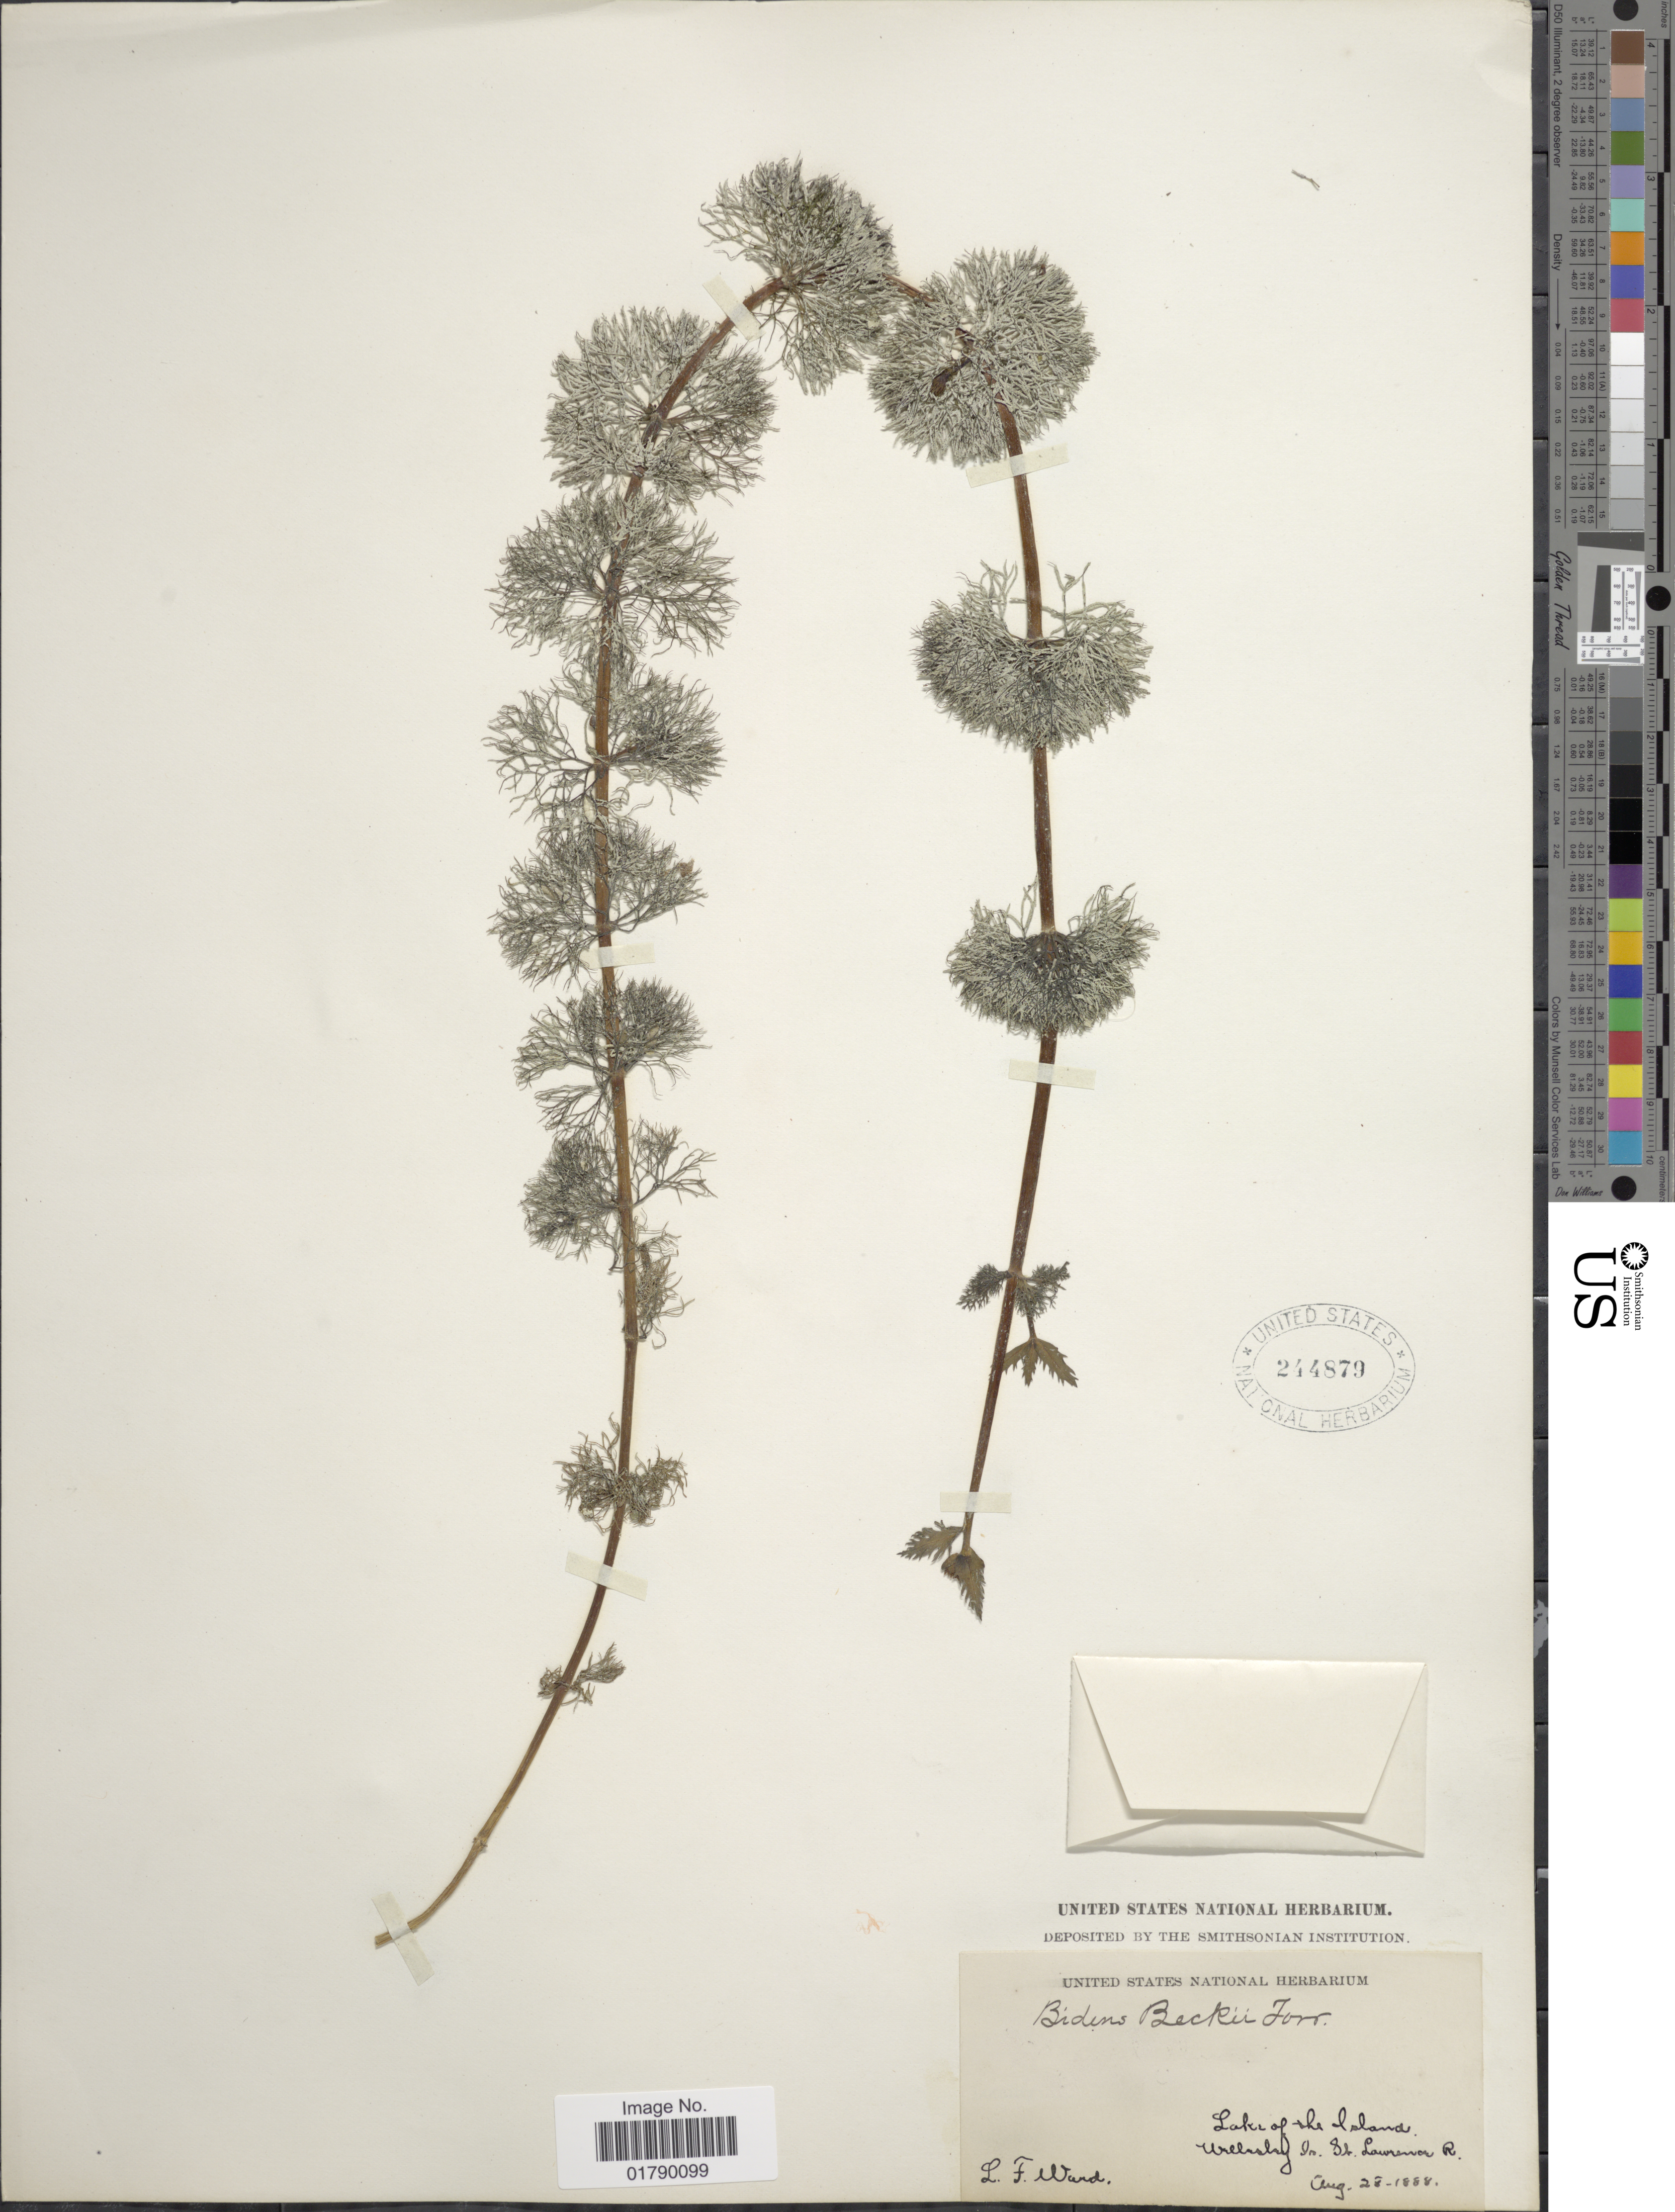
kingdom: Plantae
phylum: Tracheophyta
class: Magnoliopsida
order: Asterales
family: Asteraceae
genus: Megalodonta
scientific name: Megalodonta sp.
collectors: L. Ward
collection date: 1888-08-28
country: United States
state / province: New York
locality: Lake of the Island, Wellesley Is. St. Lawrence R.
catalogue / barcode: US 244879